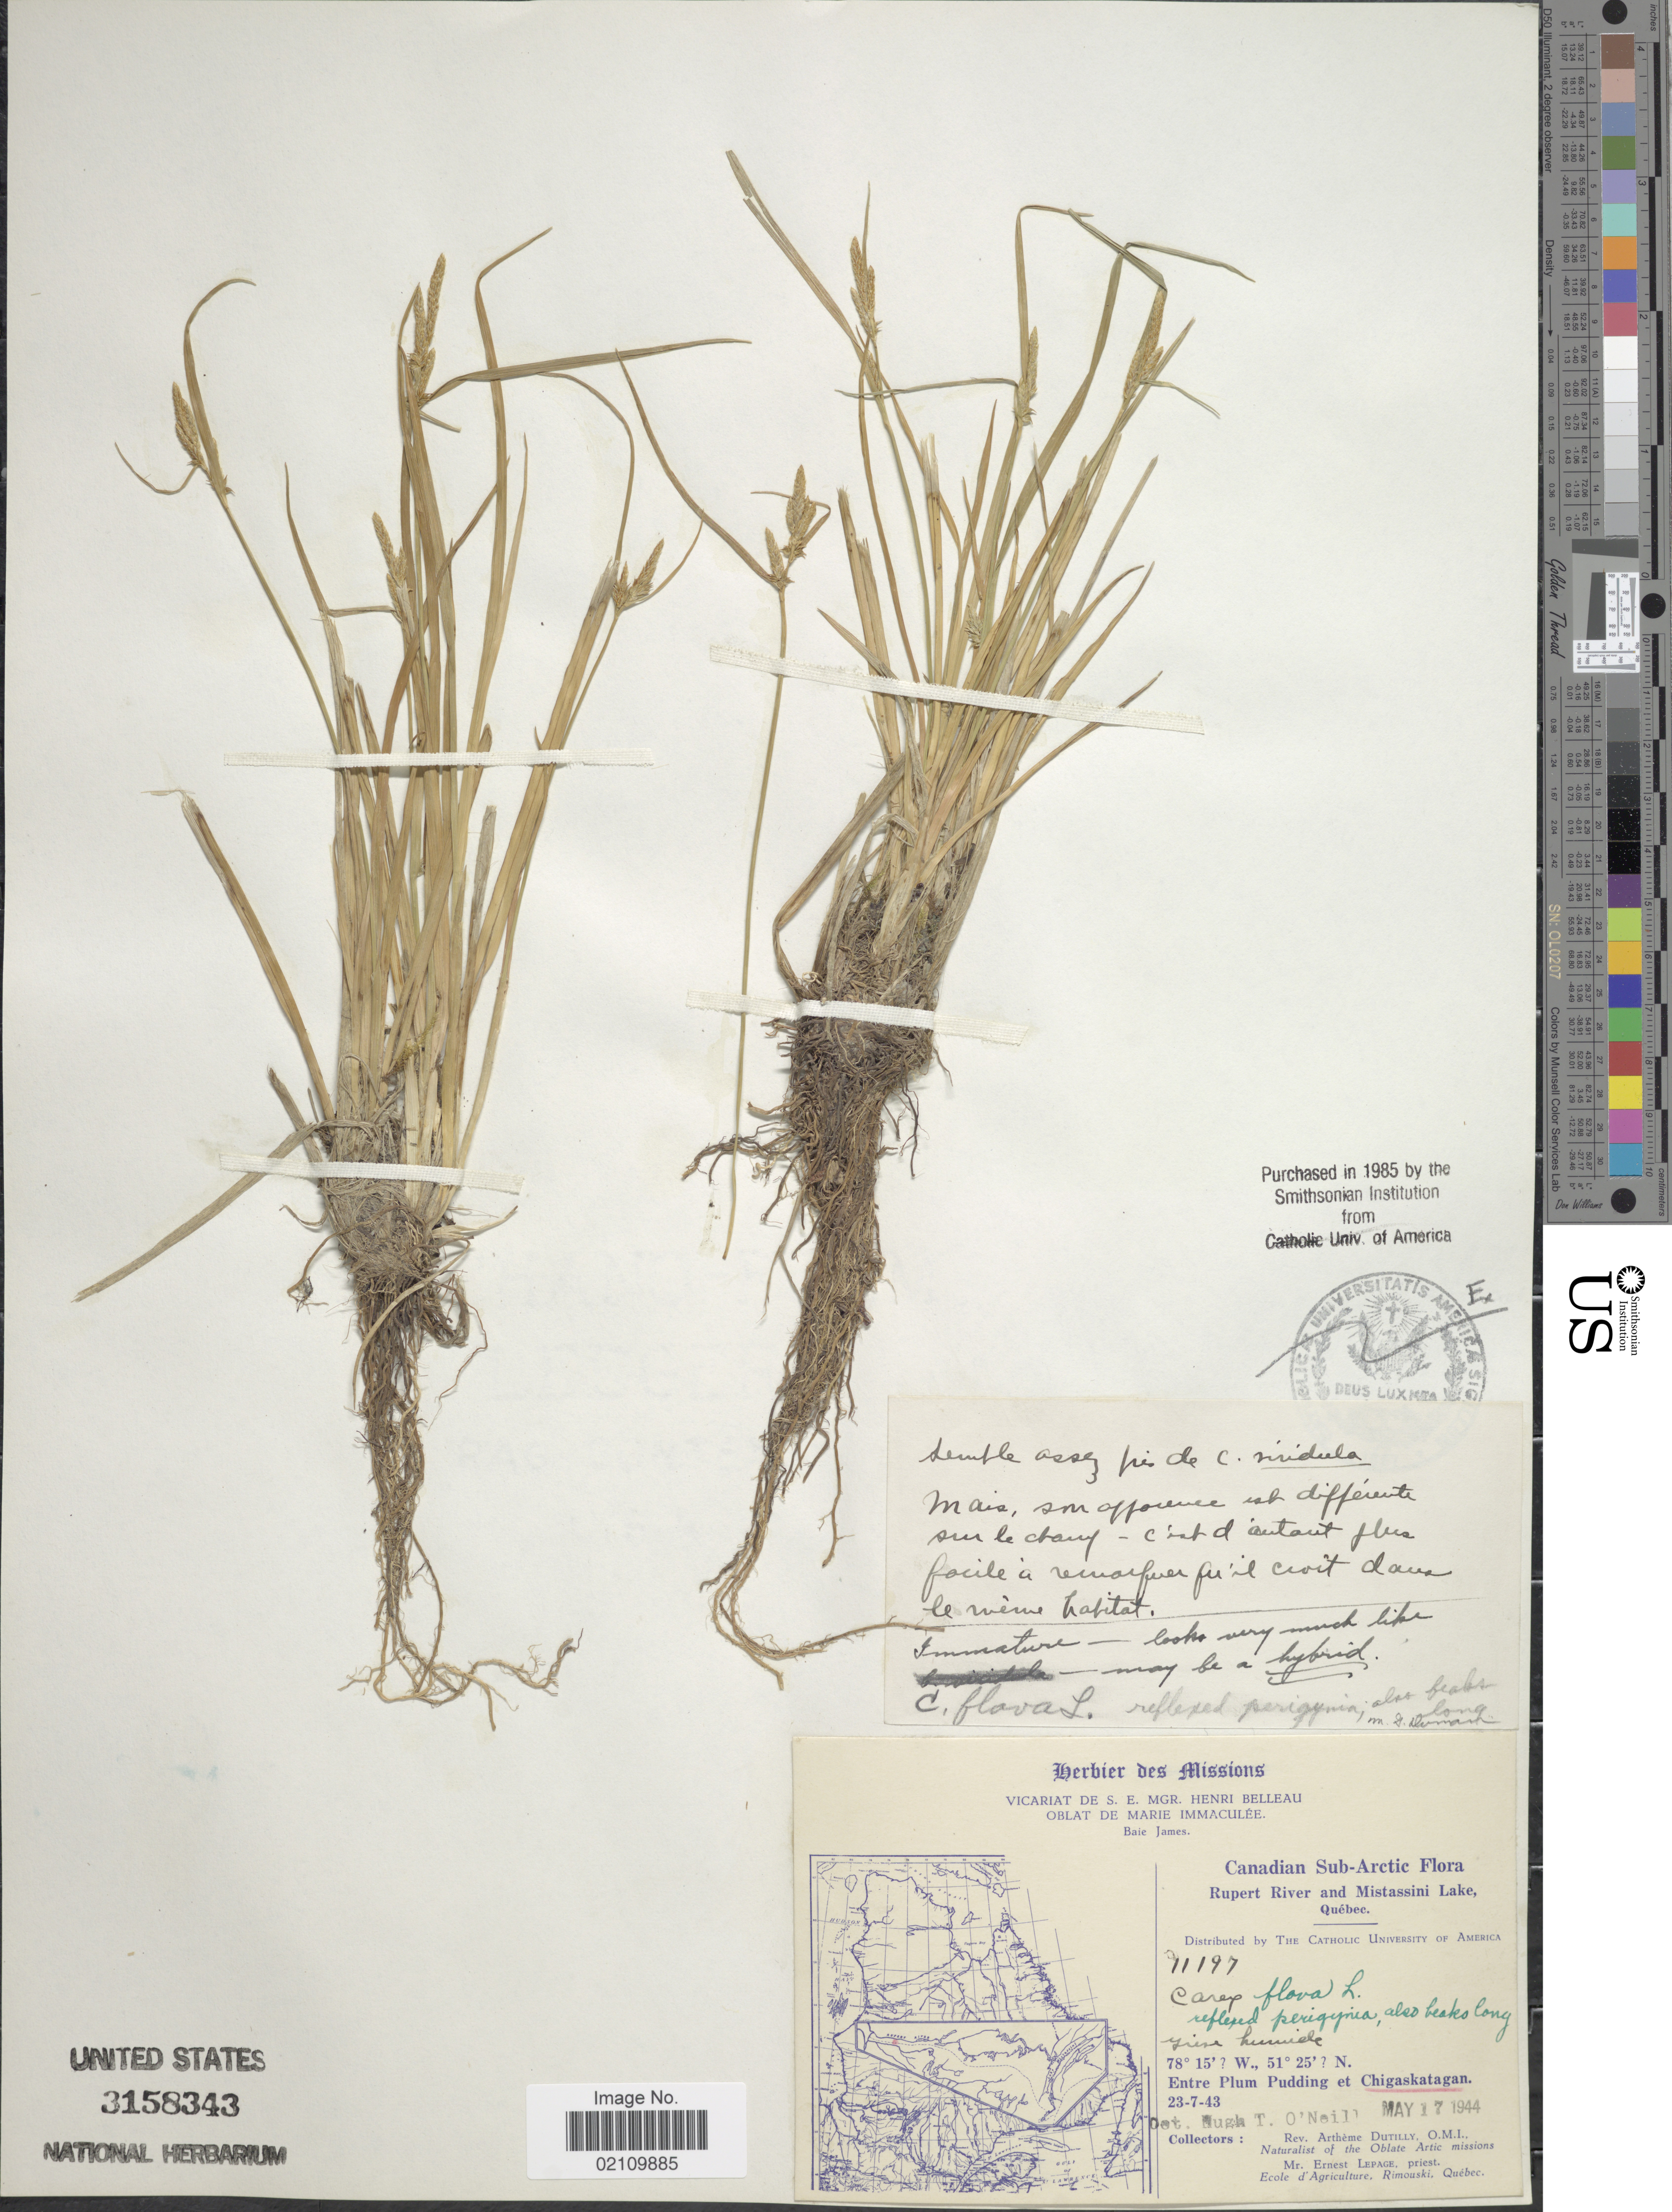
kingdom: Plantae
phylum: Tracheophyta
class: Liliopsida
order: Poales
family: Cyperaceae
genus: Carex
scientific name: Carex flava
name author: L.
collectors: A. Dutilly & E. Lepage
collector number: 11197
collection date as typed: Transcribed d/m/y: 23/7/43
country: Canada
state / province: Quebec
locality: Canadian Sub-Arctic. Rupert River and Mistassini Lake. Entre Plum Pudding et Chigaskatagan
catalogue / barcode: US 3158343